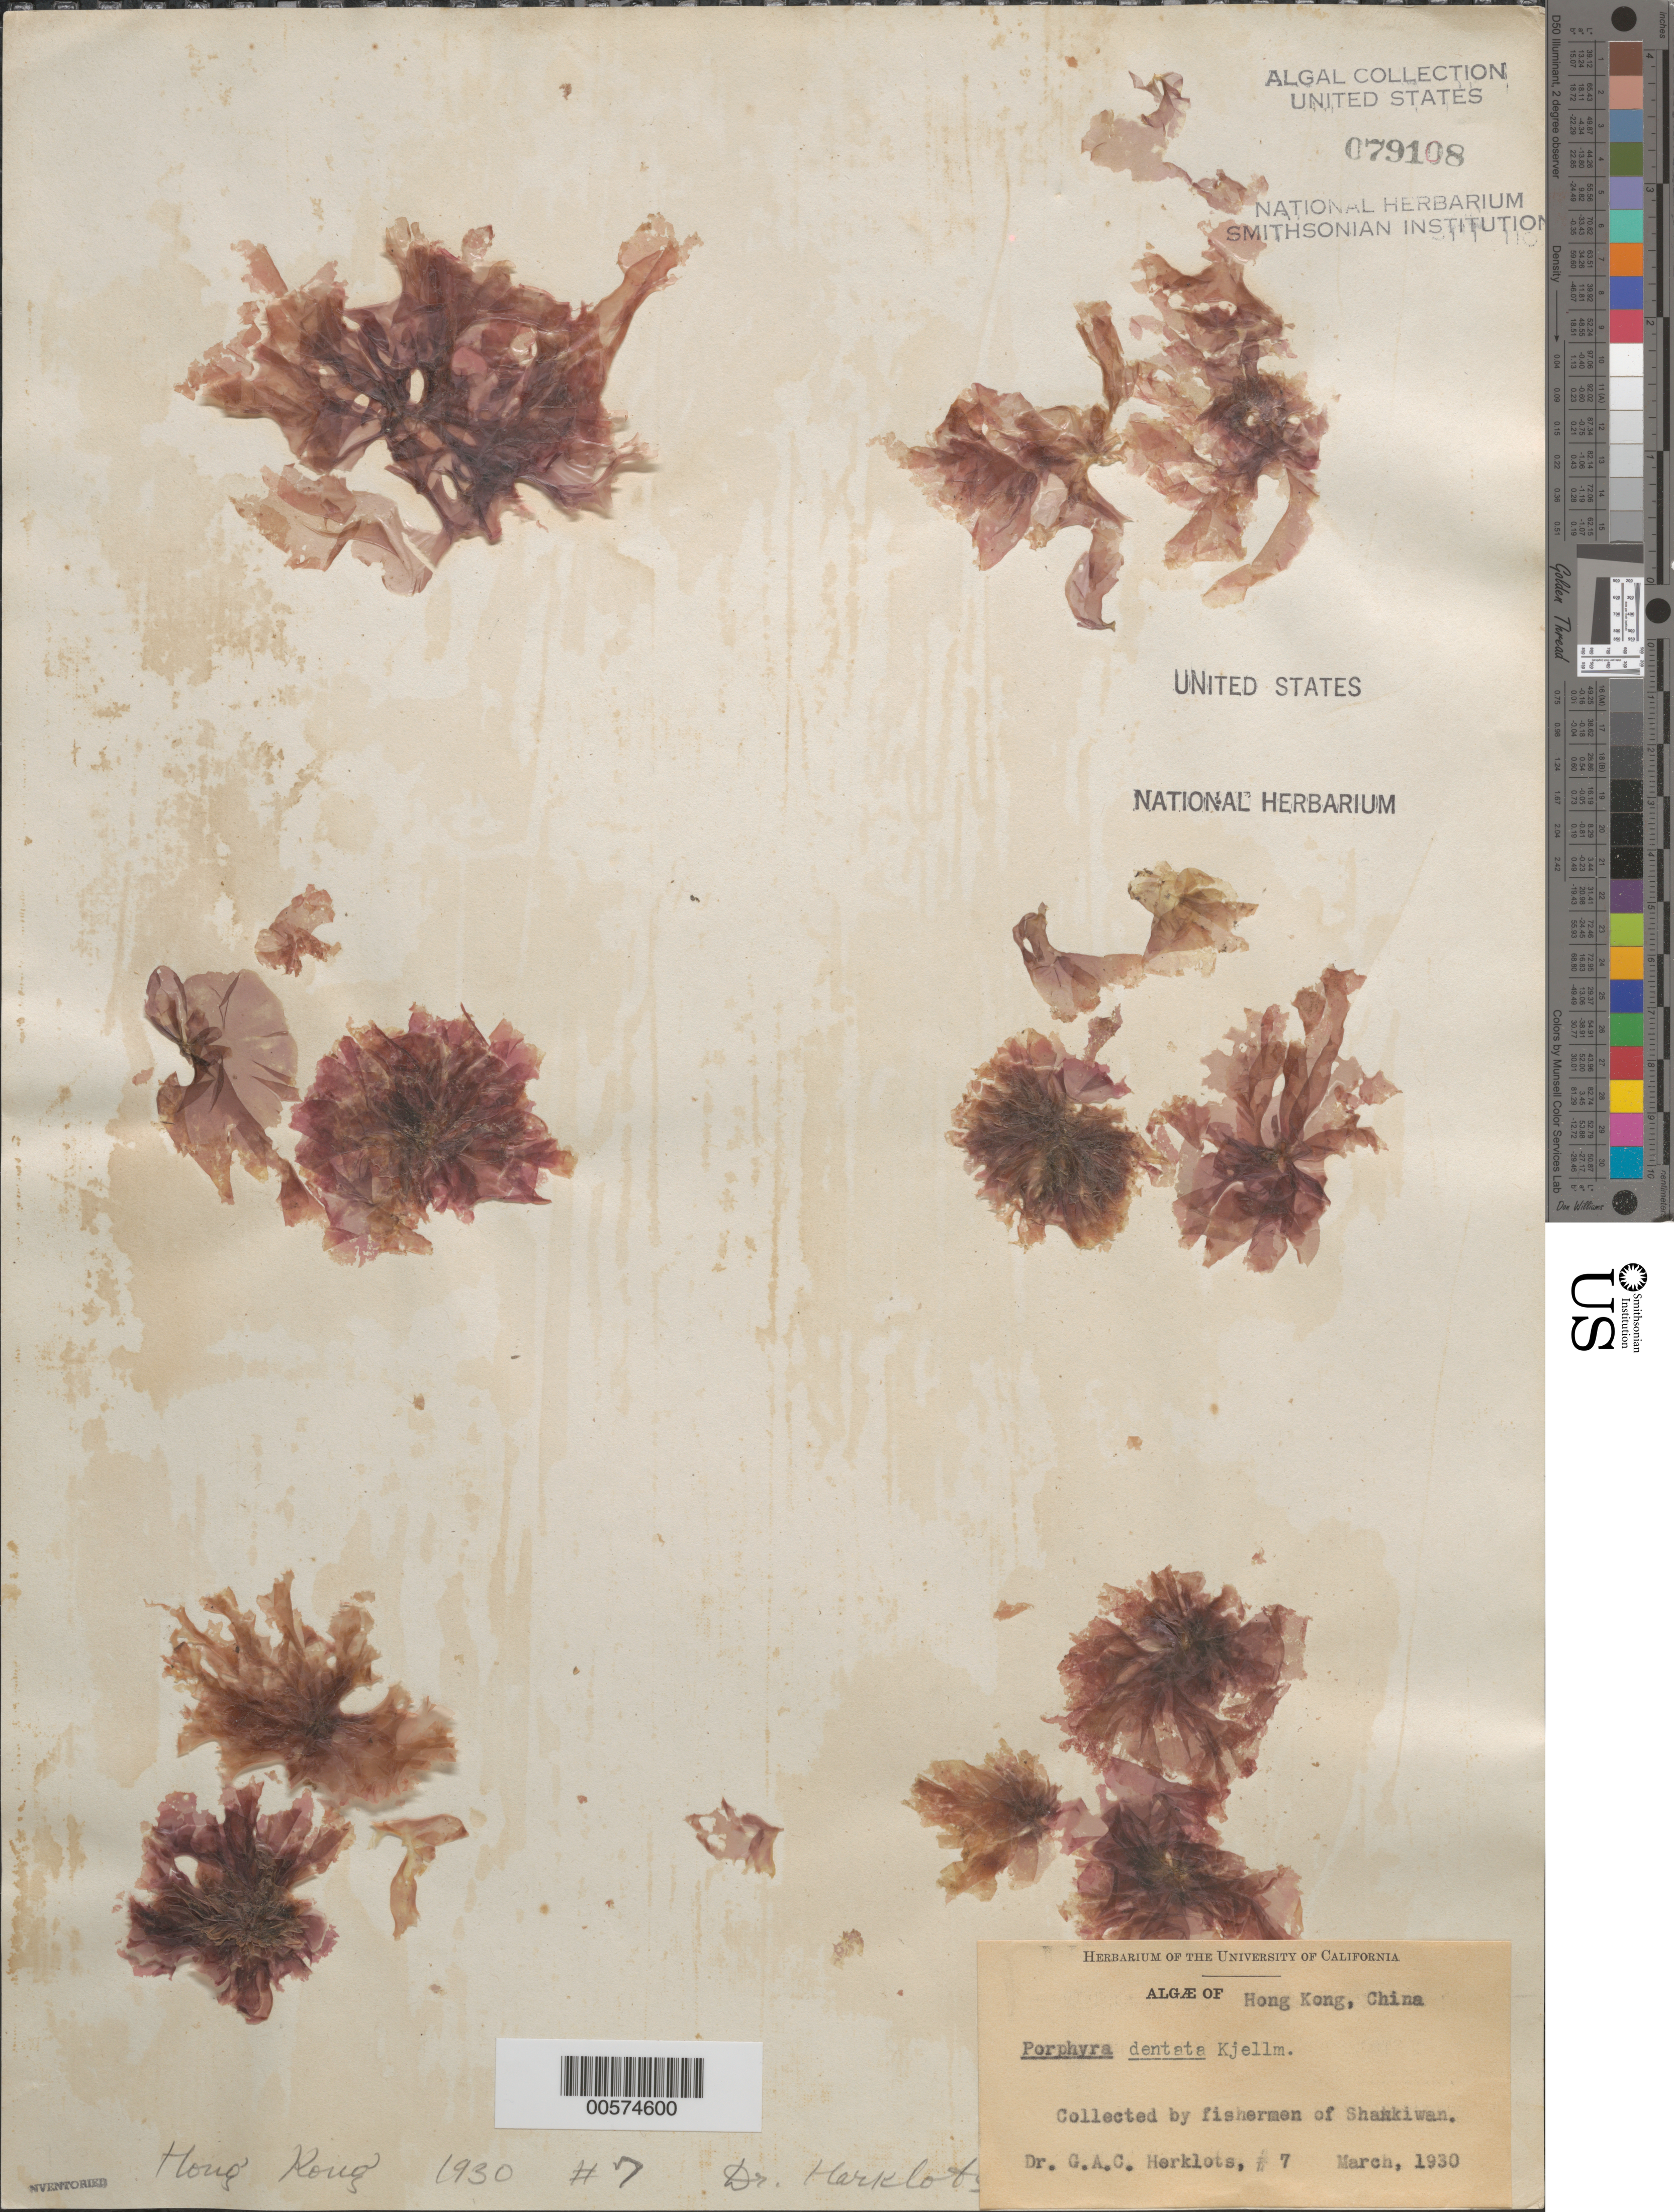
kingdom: Plantae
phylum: Rhodophyta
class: Bangiophyceae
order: Bangiales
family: Bangiaceae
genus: Porphyra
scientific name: Porphyra dentata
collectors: G. Herklots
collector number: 7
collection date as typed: Mar 1930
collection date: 1930-03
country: China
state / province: Hong Kong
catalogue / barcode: US 79108